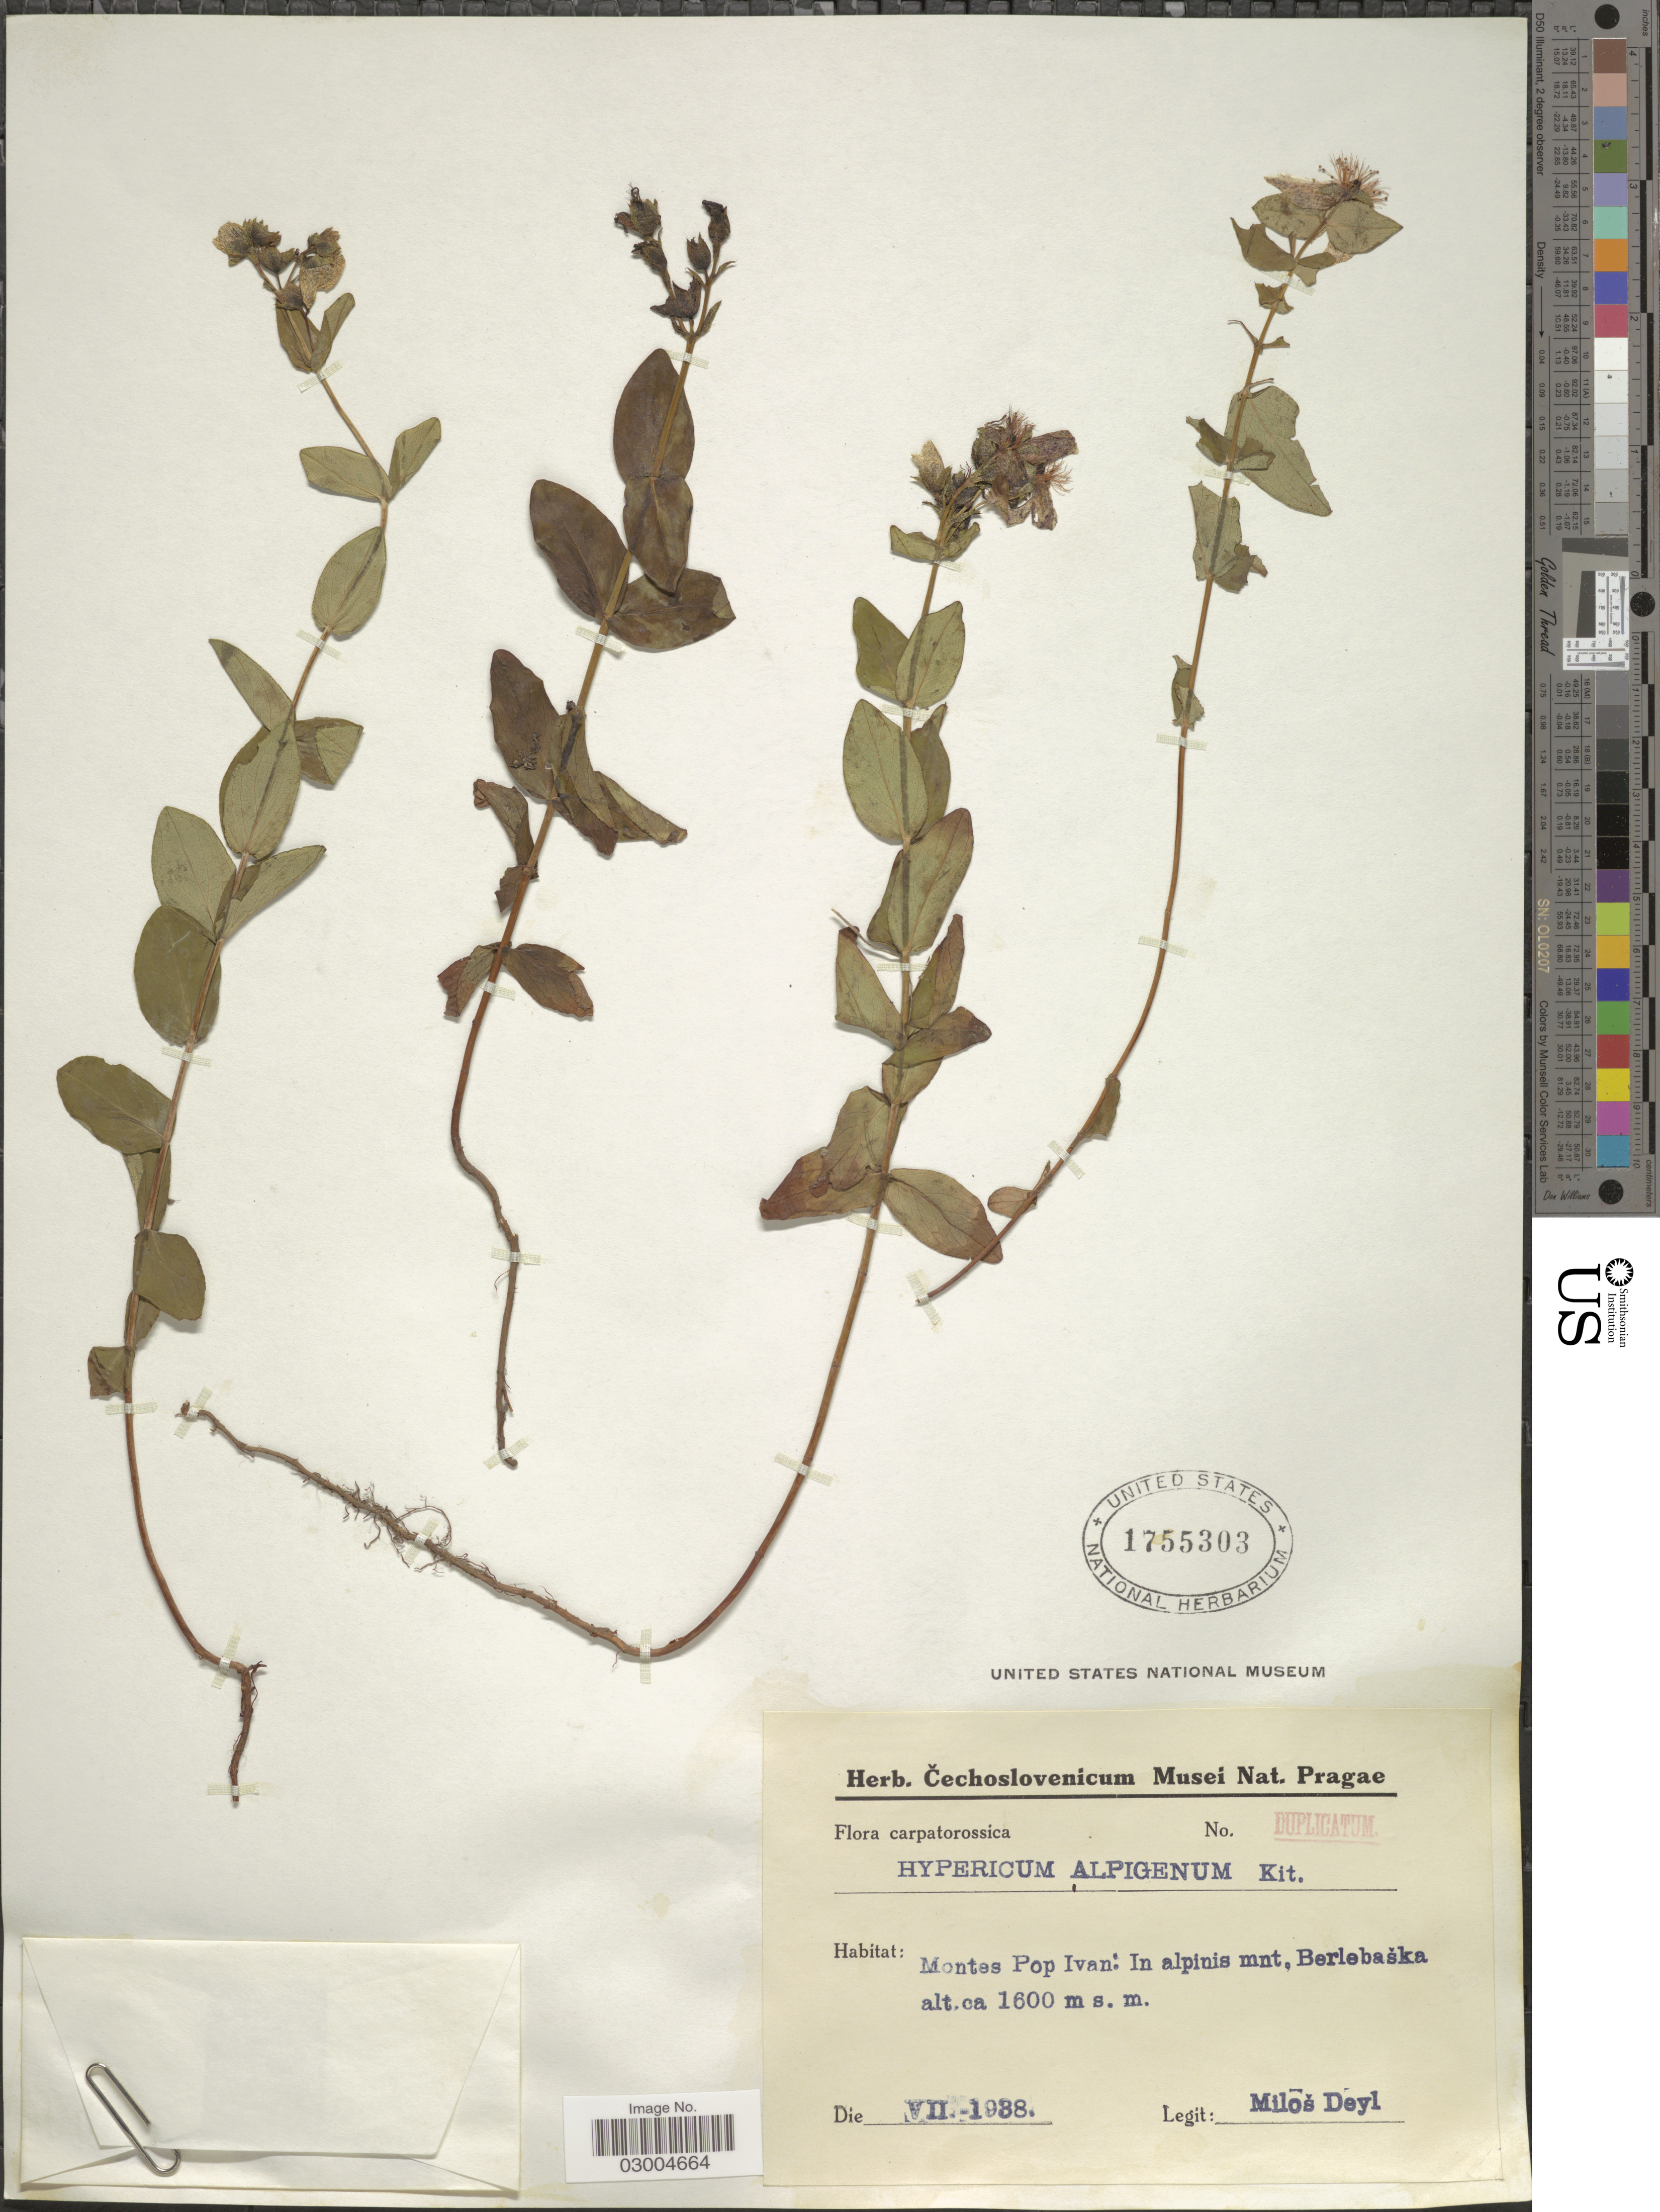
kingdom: Plantae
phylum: Tracheophyta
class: Magnoliopsida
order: Malpighiales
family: Hypericaceae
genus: Hypericum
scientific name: Hypericum alpigenum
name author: Kit.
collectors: M. Deyl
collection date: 1938-07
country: Ukraine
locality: Carpatorossica. Montes Pop Ivan: In alpinis mnt. Berlebaska.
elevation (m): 1600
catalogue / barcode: US 1755303